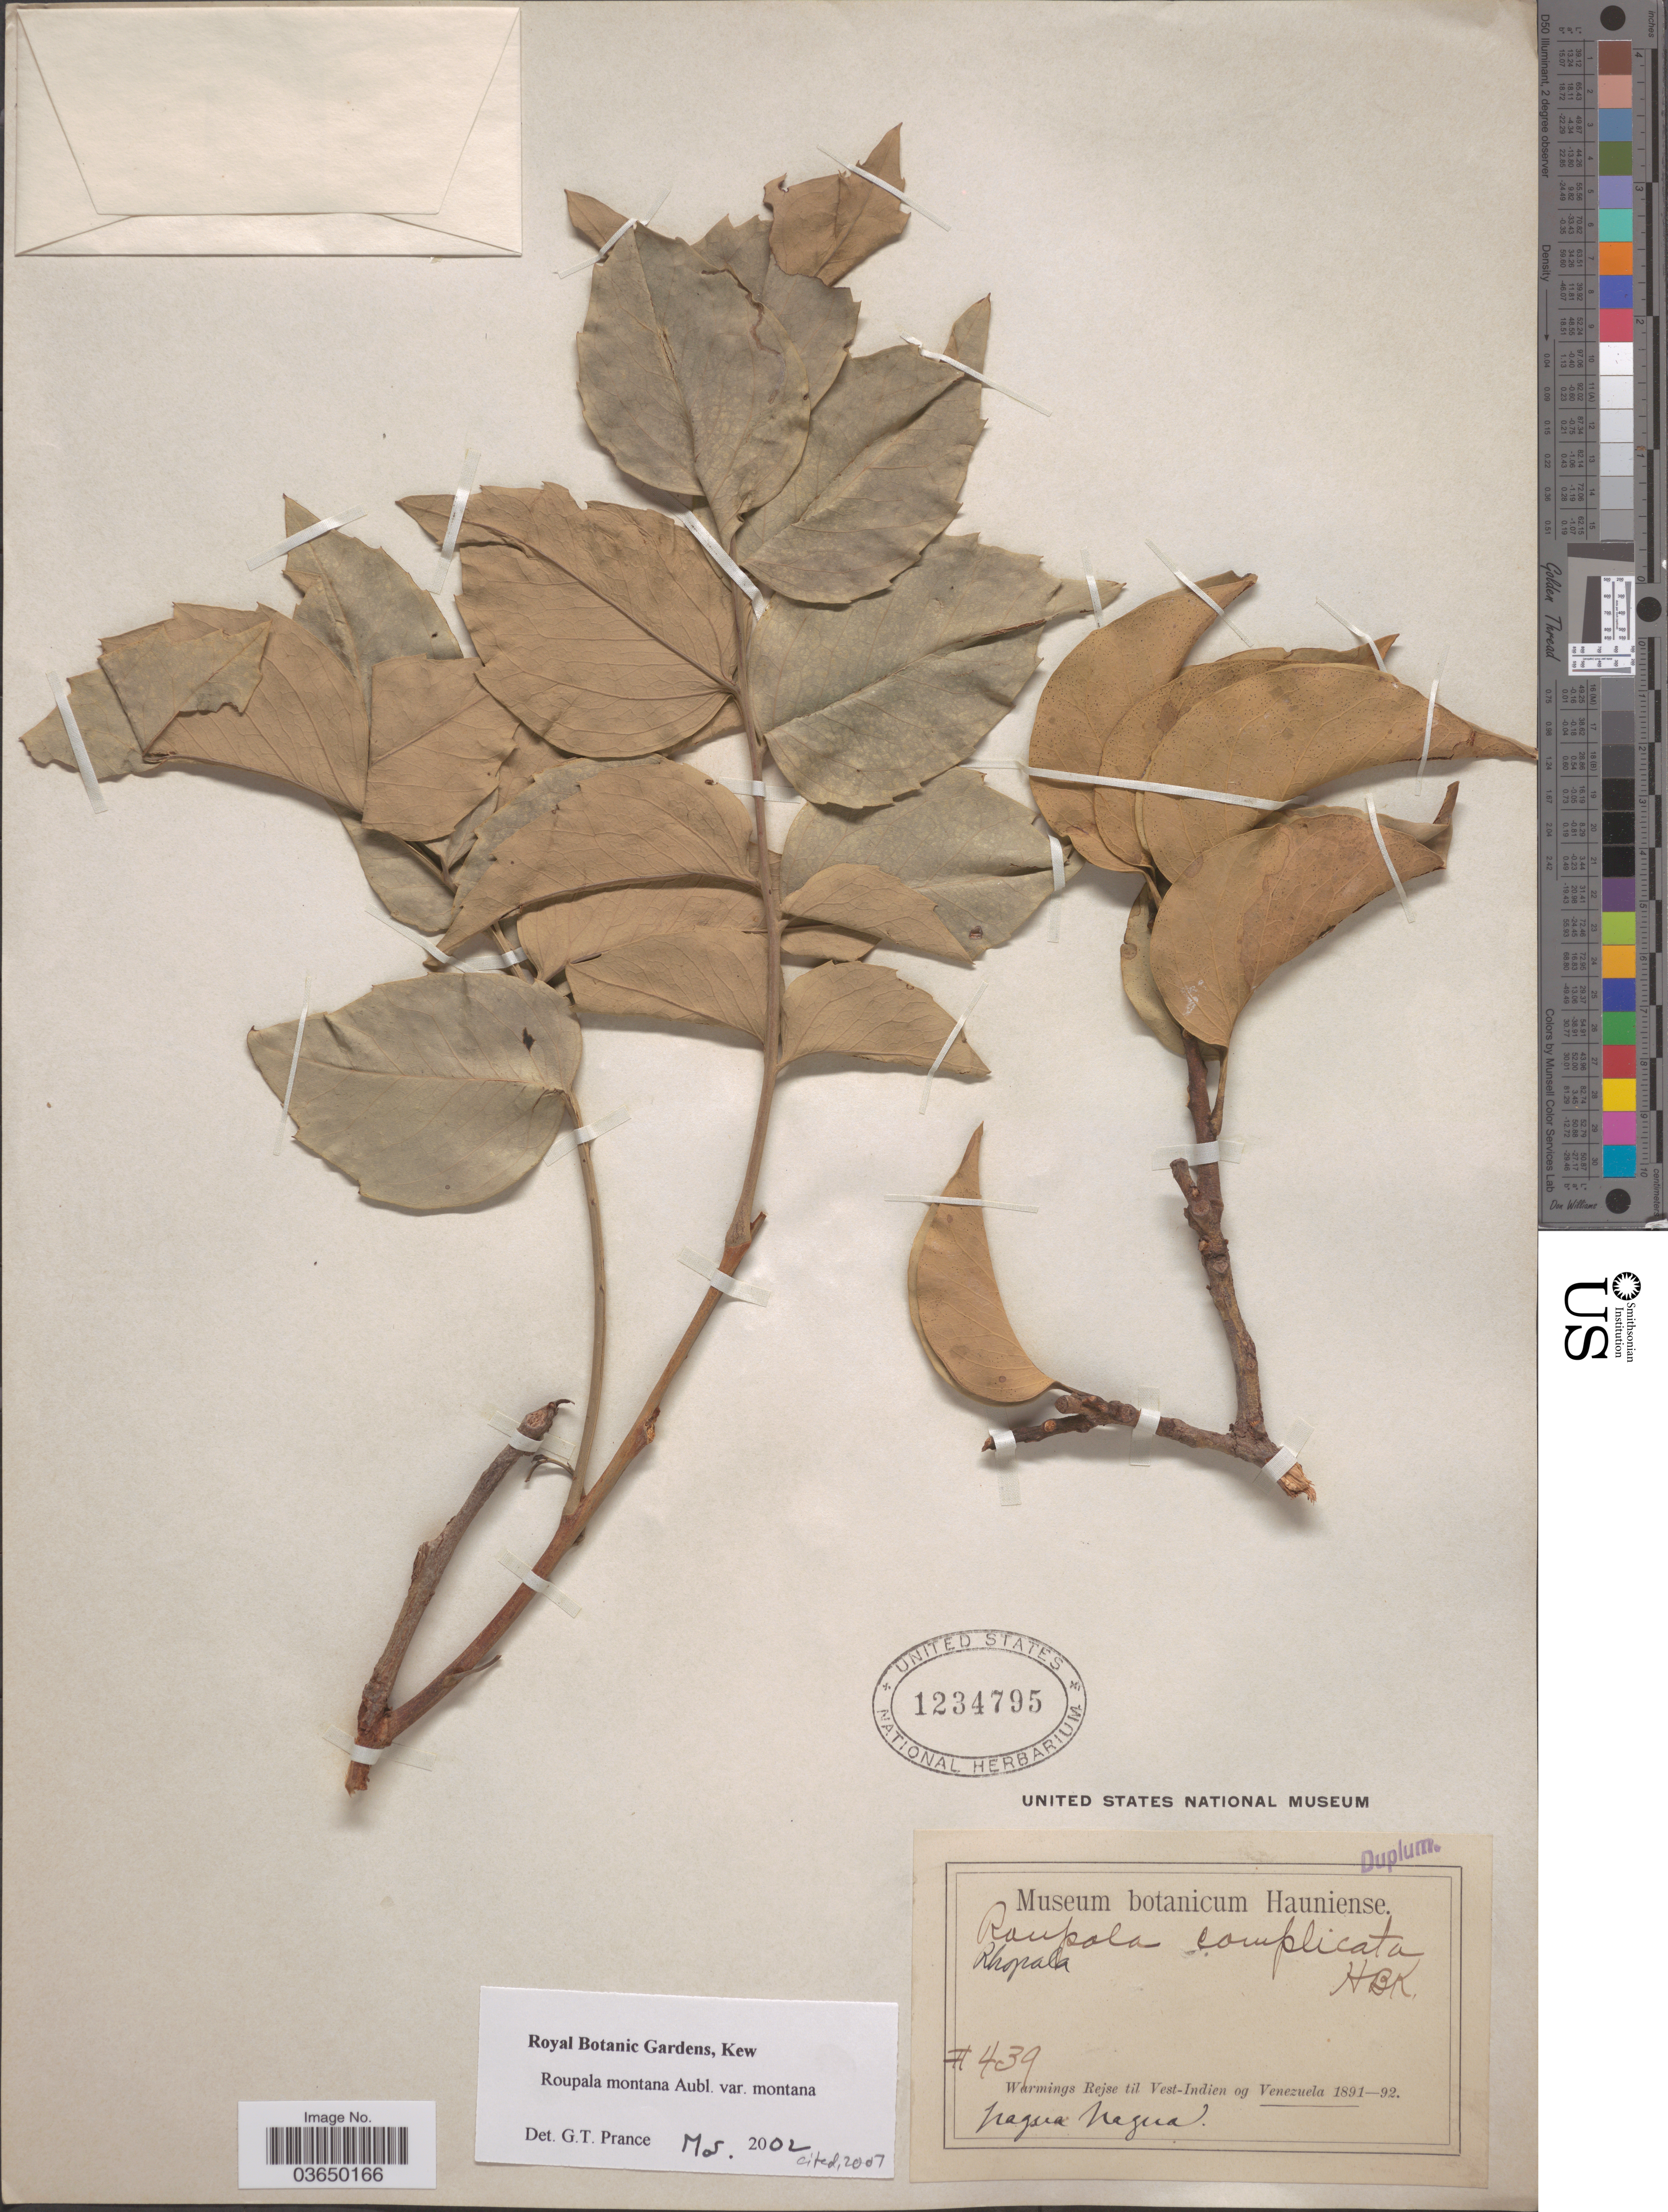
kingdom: Plantae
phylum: Tracheophyta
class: Magnoliopsida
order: Proteales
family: Proteaceae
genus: Roupala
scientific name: Roupala montana var. montana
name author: Aubl.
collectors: Warming, --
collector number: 439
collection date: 1891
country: Venezuela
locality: Nagua Nagua.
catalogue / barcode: US 1234795